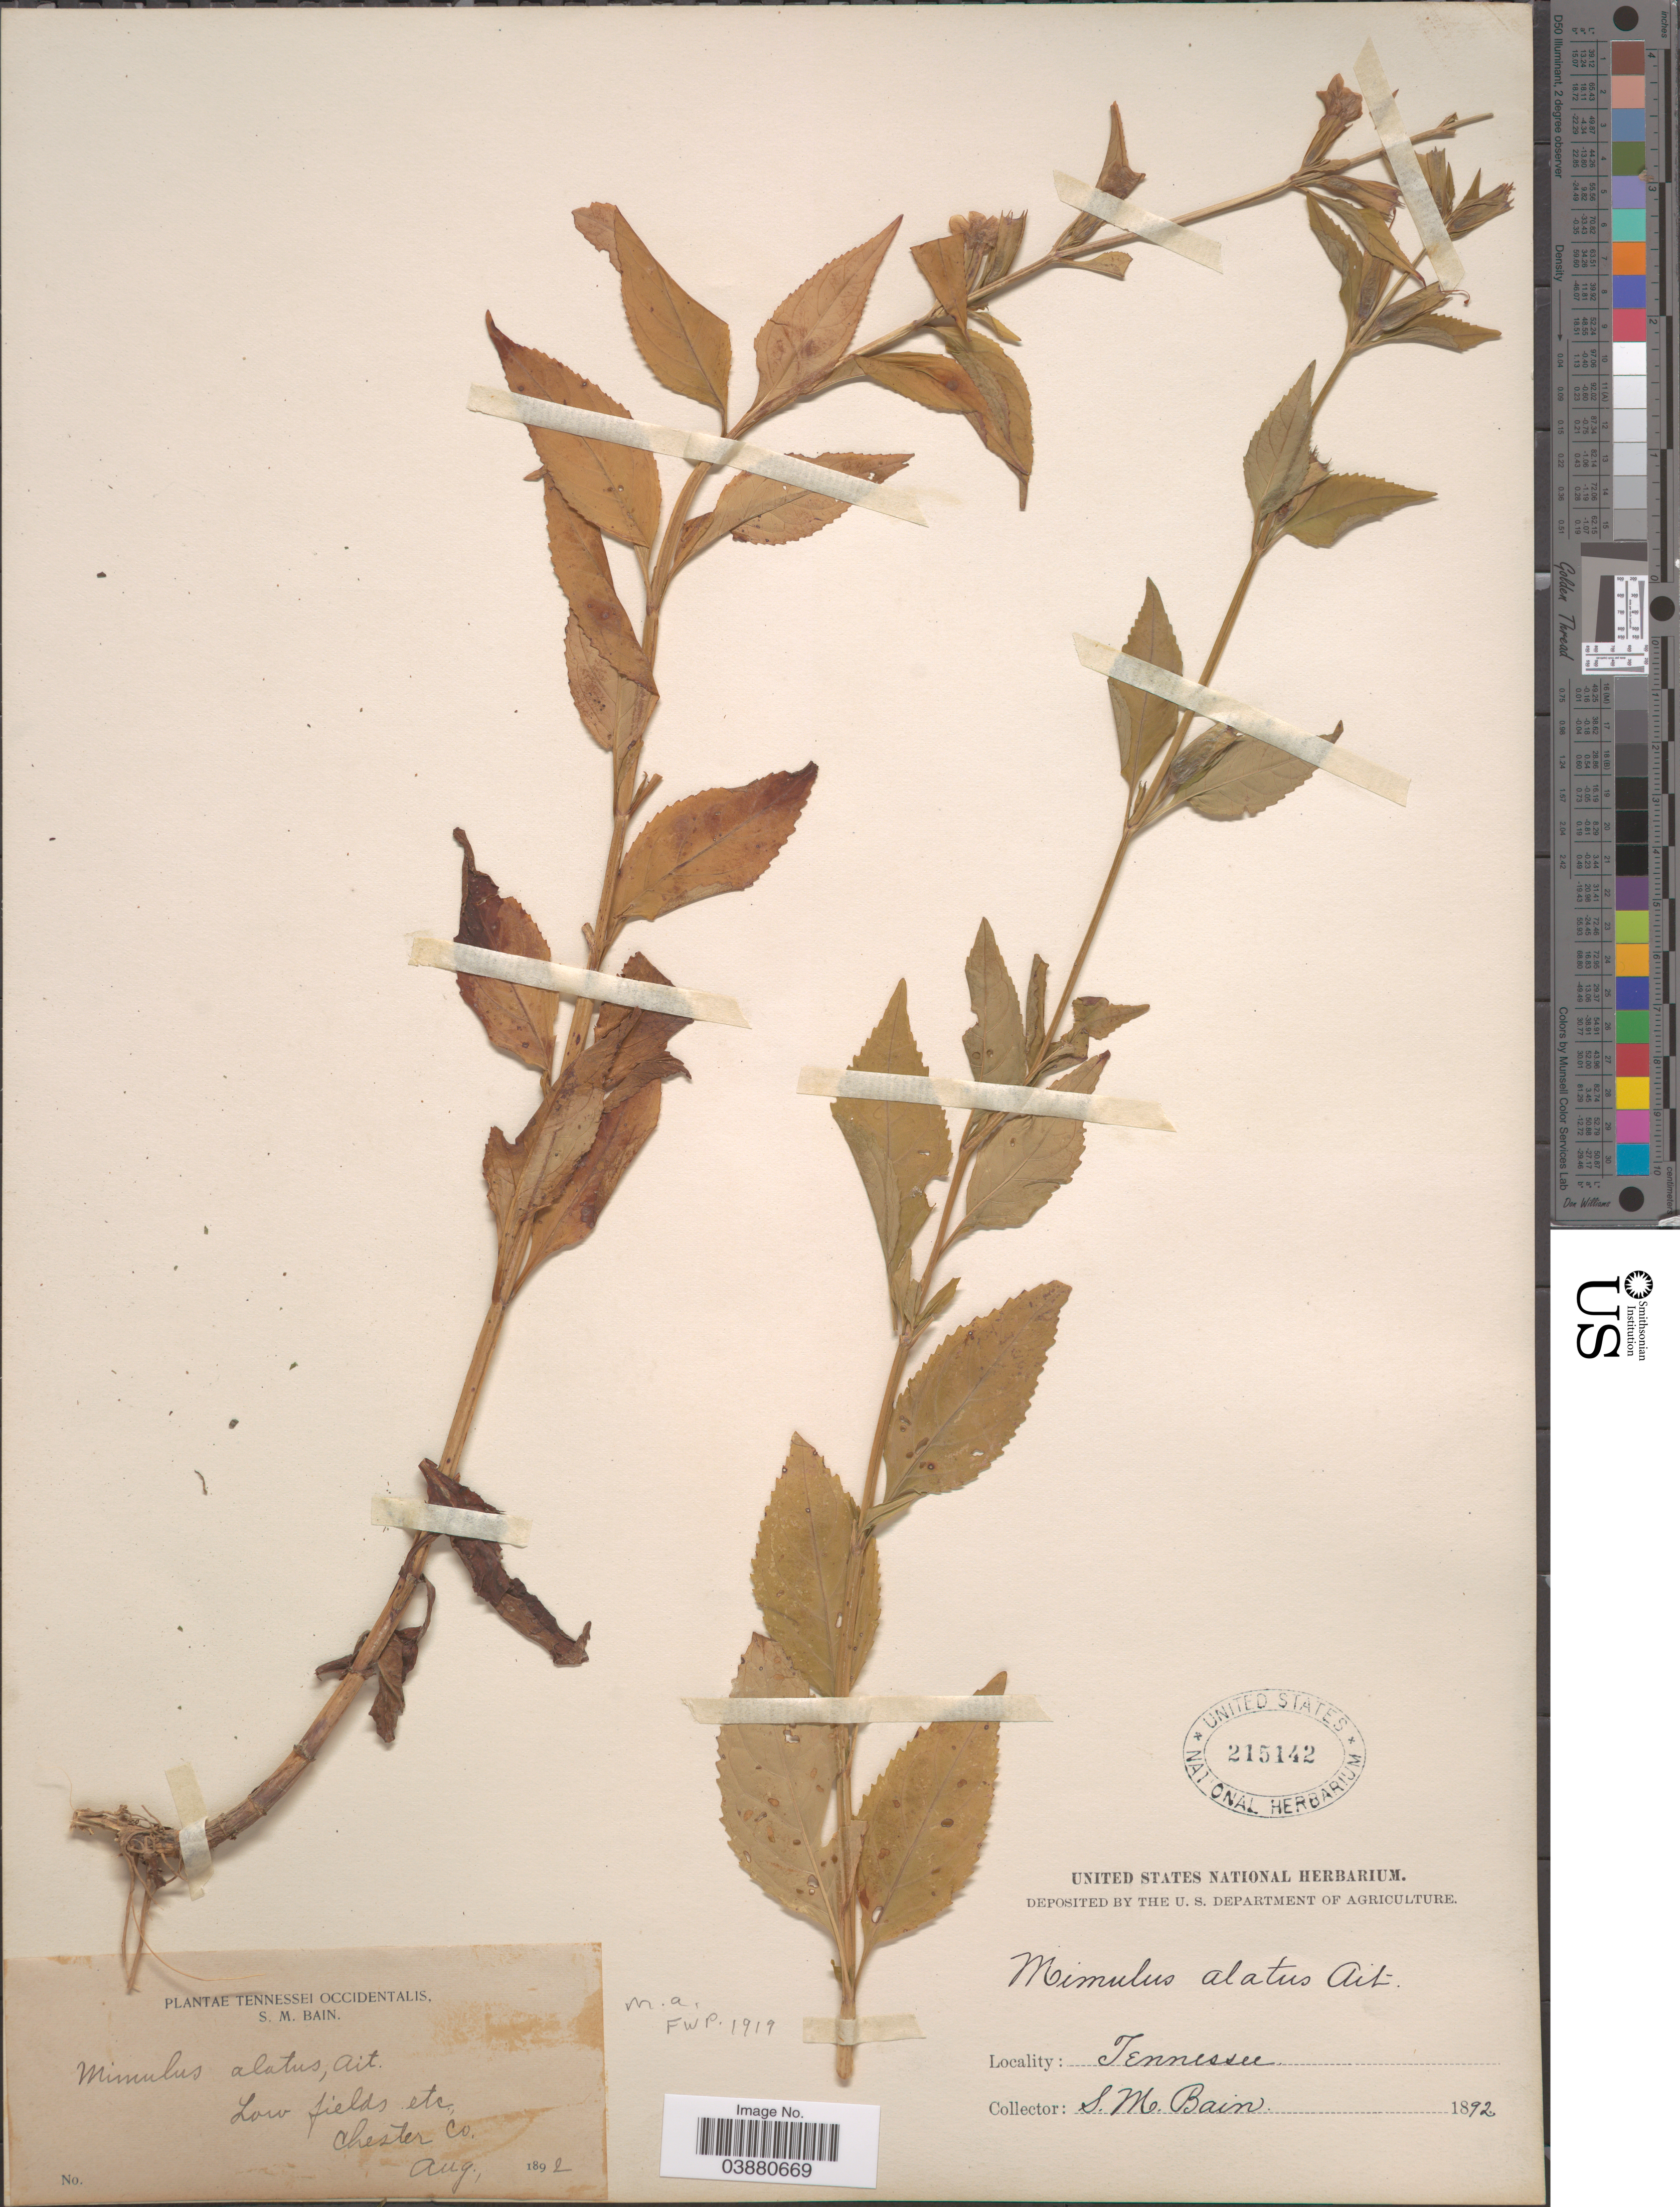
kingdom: Plantae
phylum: Tracheophyta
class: Magnoliopsida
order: Lamiales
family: Phrymaceae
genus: Mimulus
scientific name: Mimulus alatus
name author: Aiton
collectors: S. M. Bain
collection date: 1892-08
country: United States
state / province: Tennessee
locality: Tennessei Occidentalis. Chester Co.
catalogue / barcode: US 215142